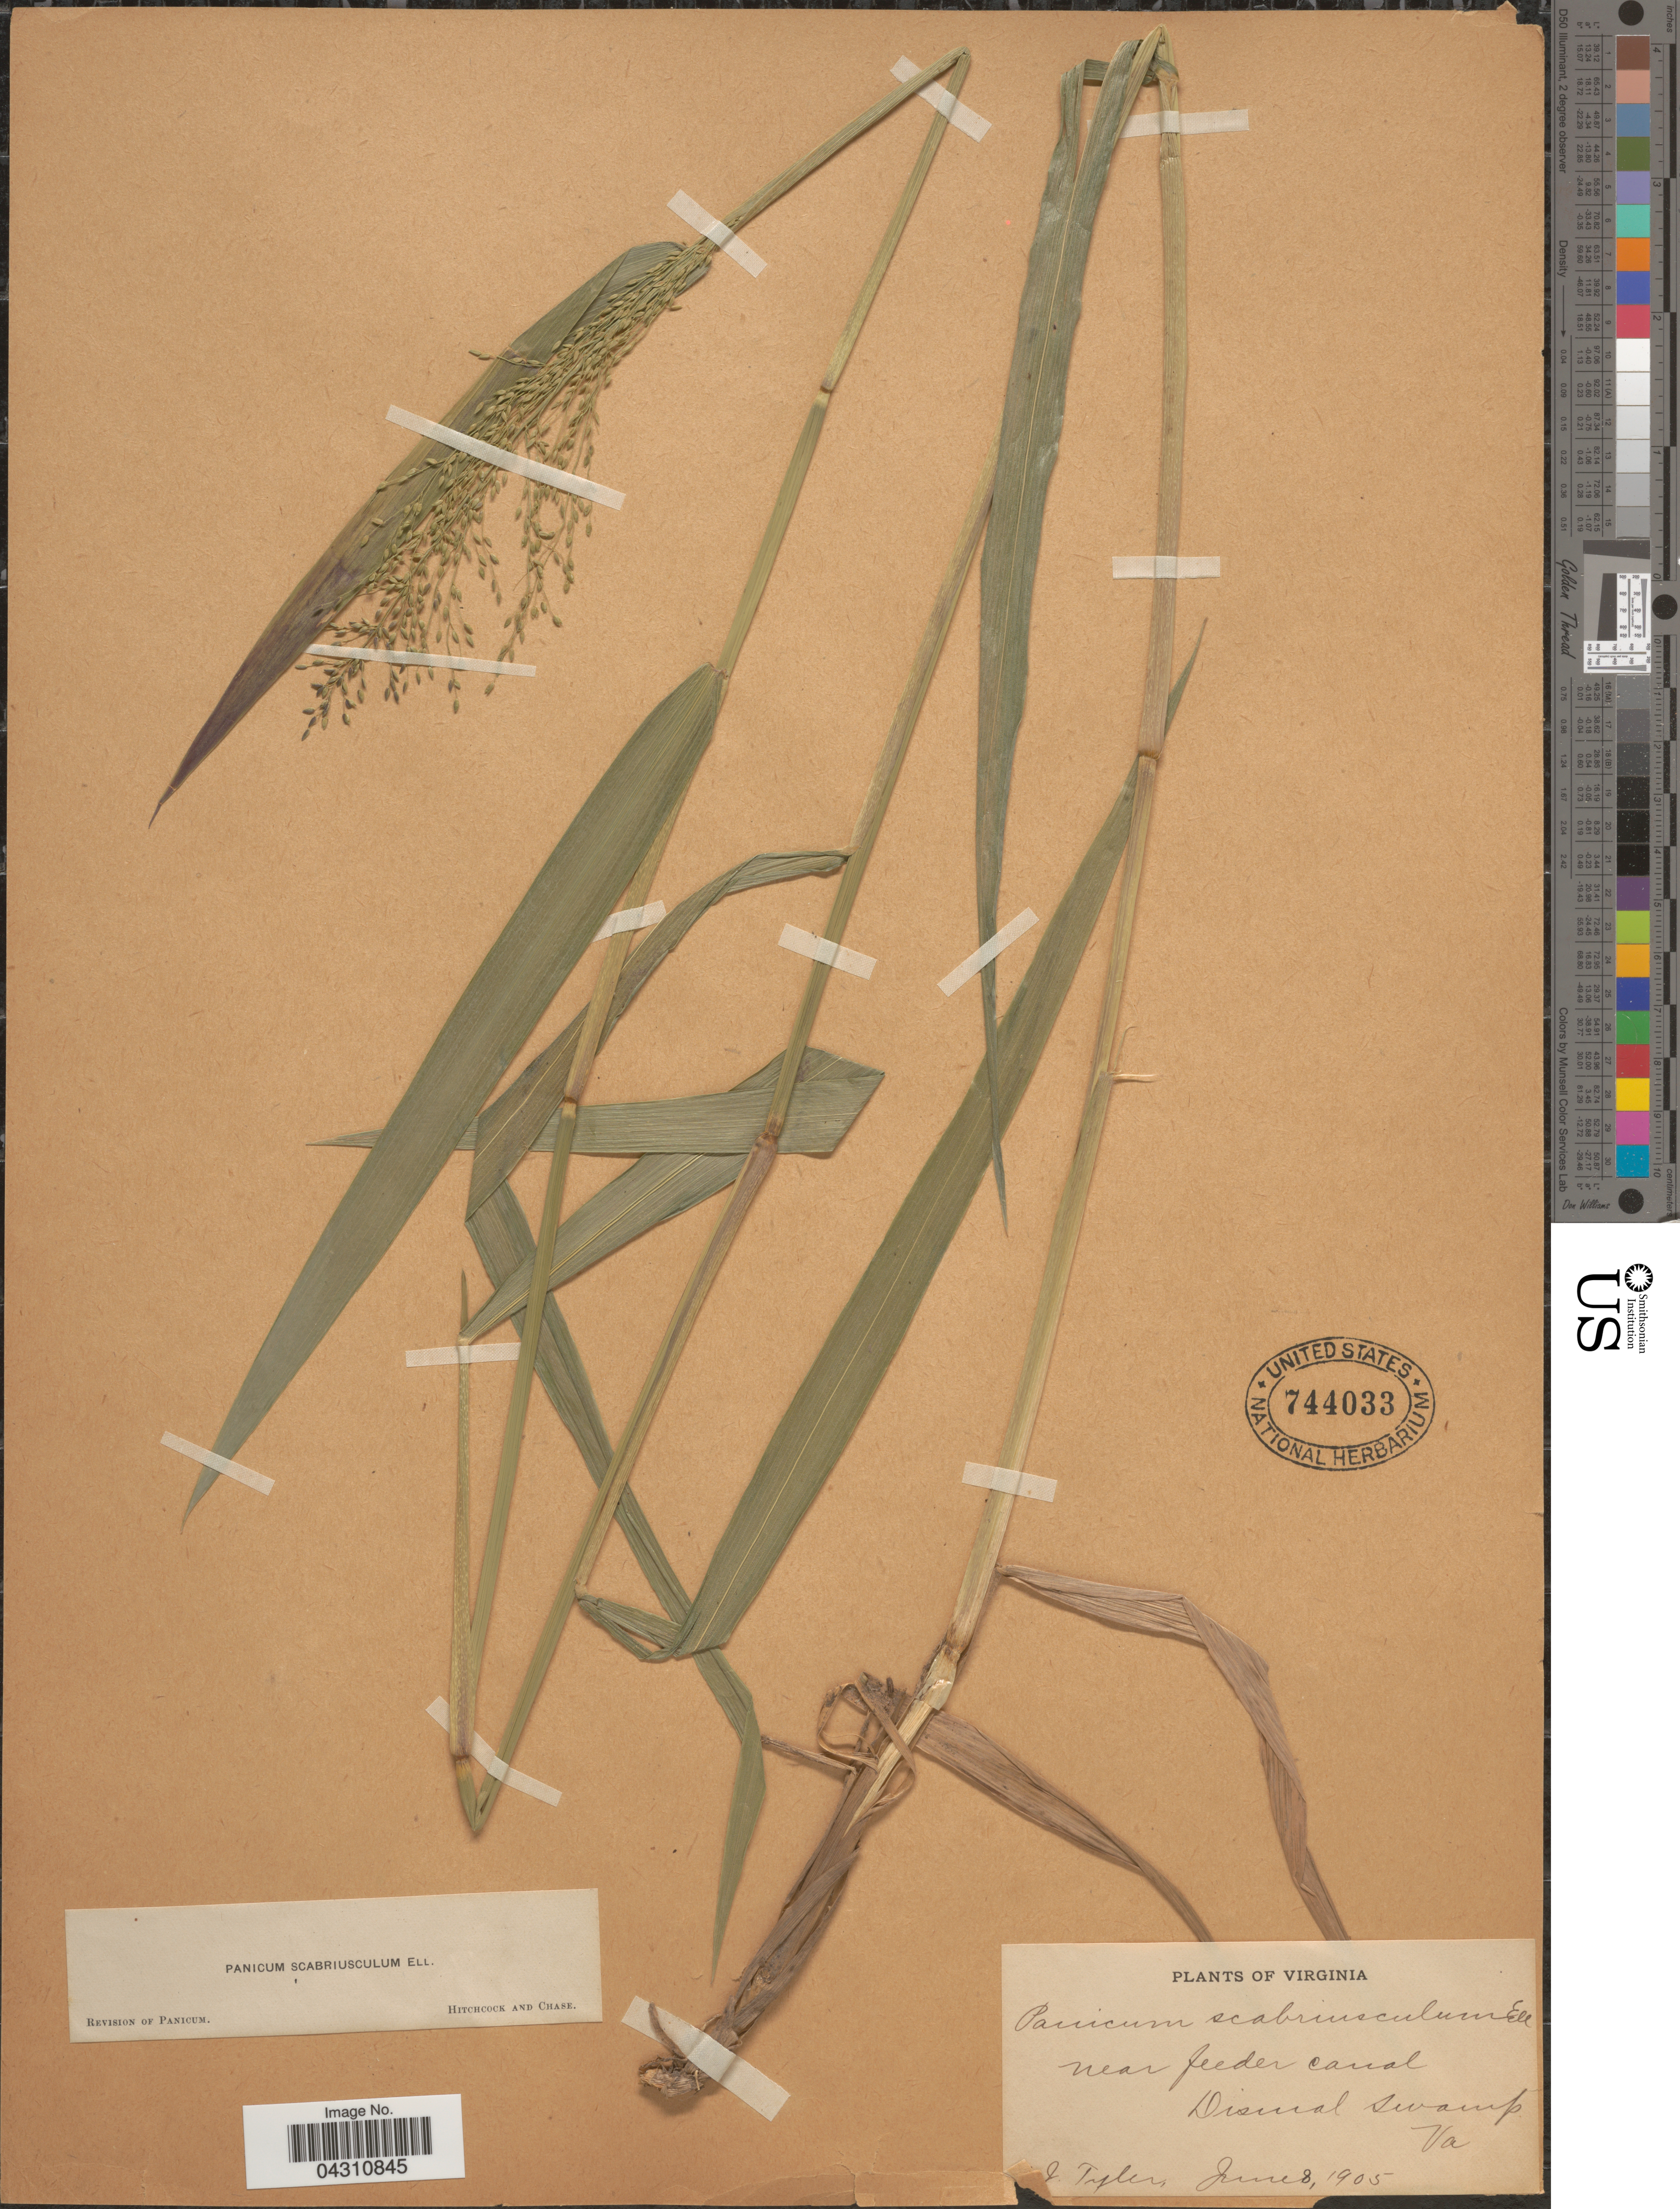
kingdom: Plantae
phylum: Tracheophyta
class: Liliopsida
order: Poales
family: Poaceae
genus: Dichanthelium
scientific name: Dichanthelium scabriusculum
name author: (Elliott) Gould & C.A. Clark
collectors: F. Tyler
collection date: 1905-06-08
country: United States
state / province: Virginia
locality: Near feeder canal. Dismal swamp.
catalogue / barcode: US 744033